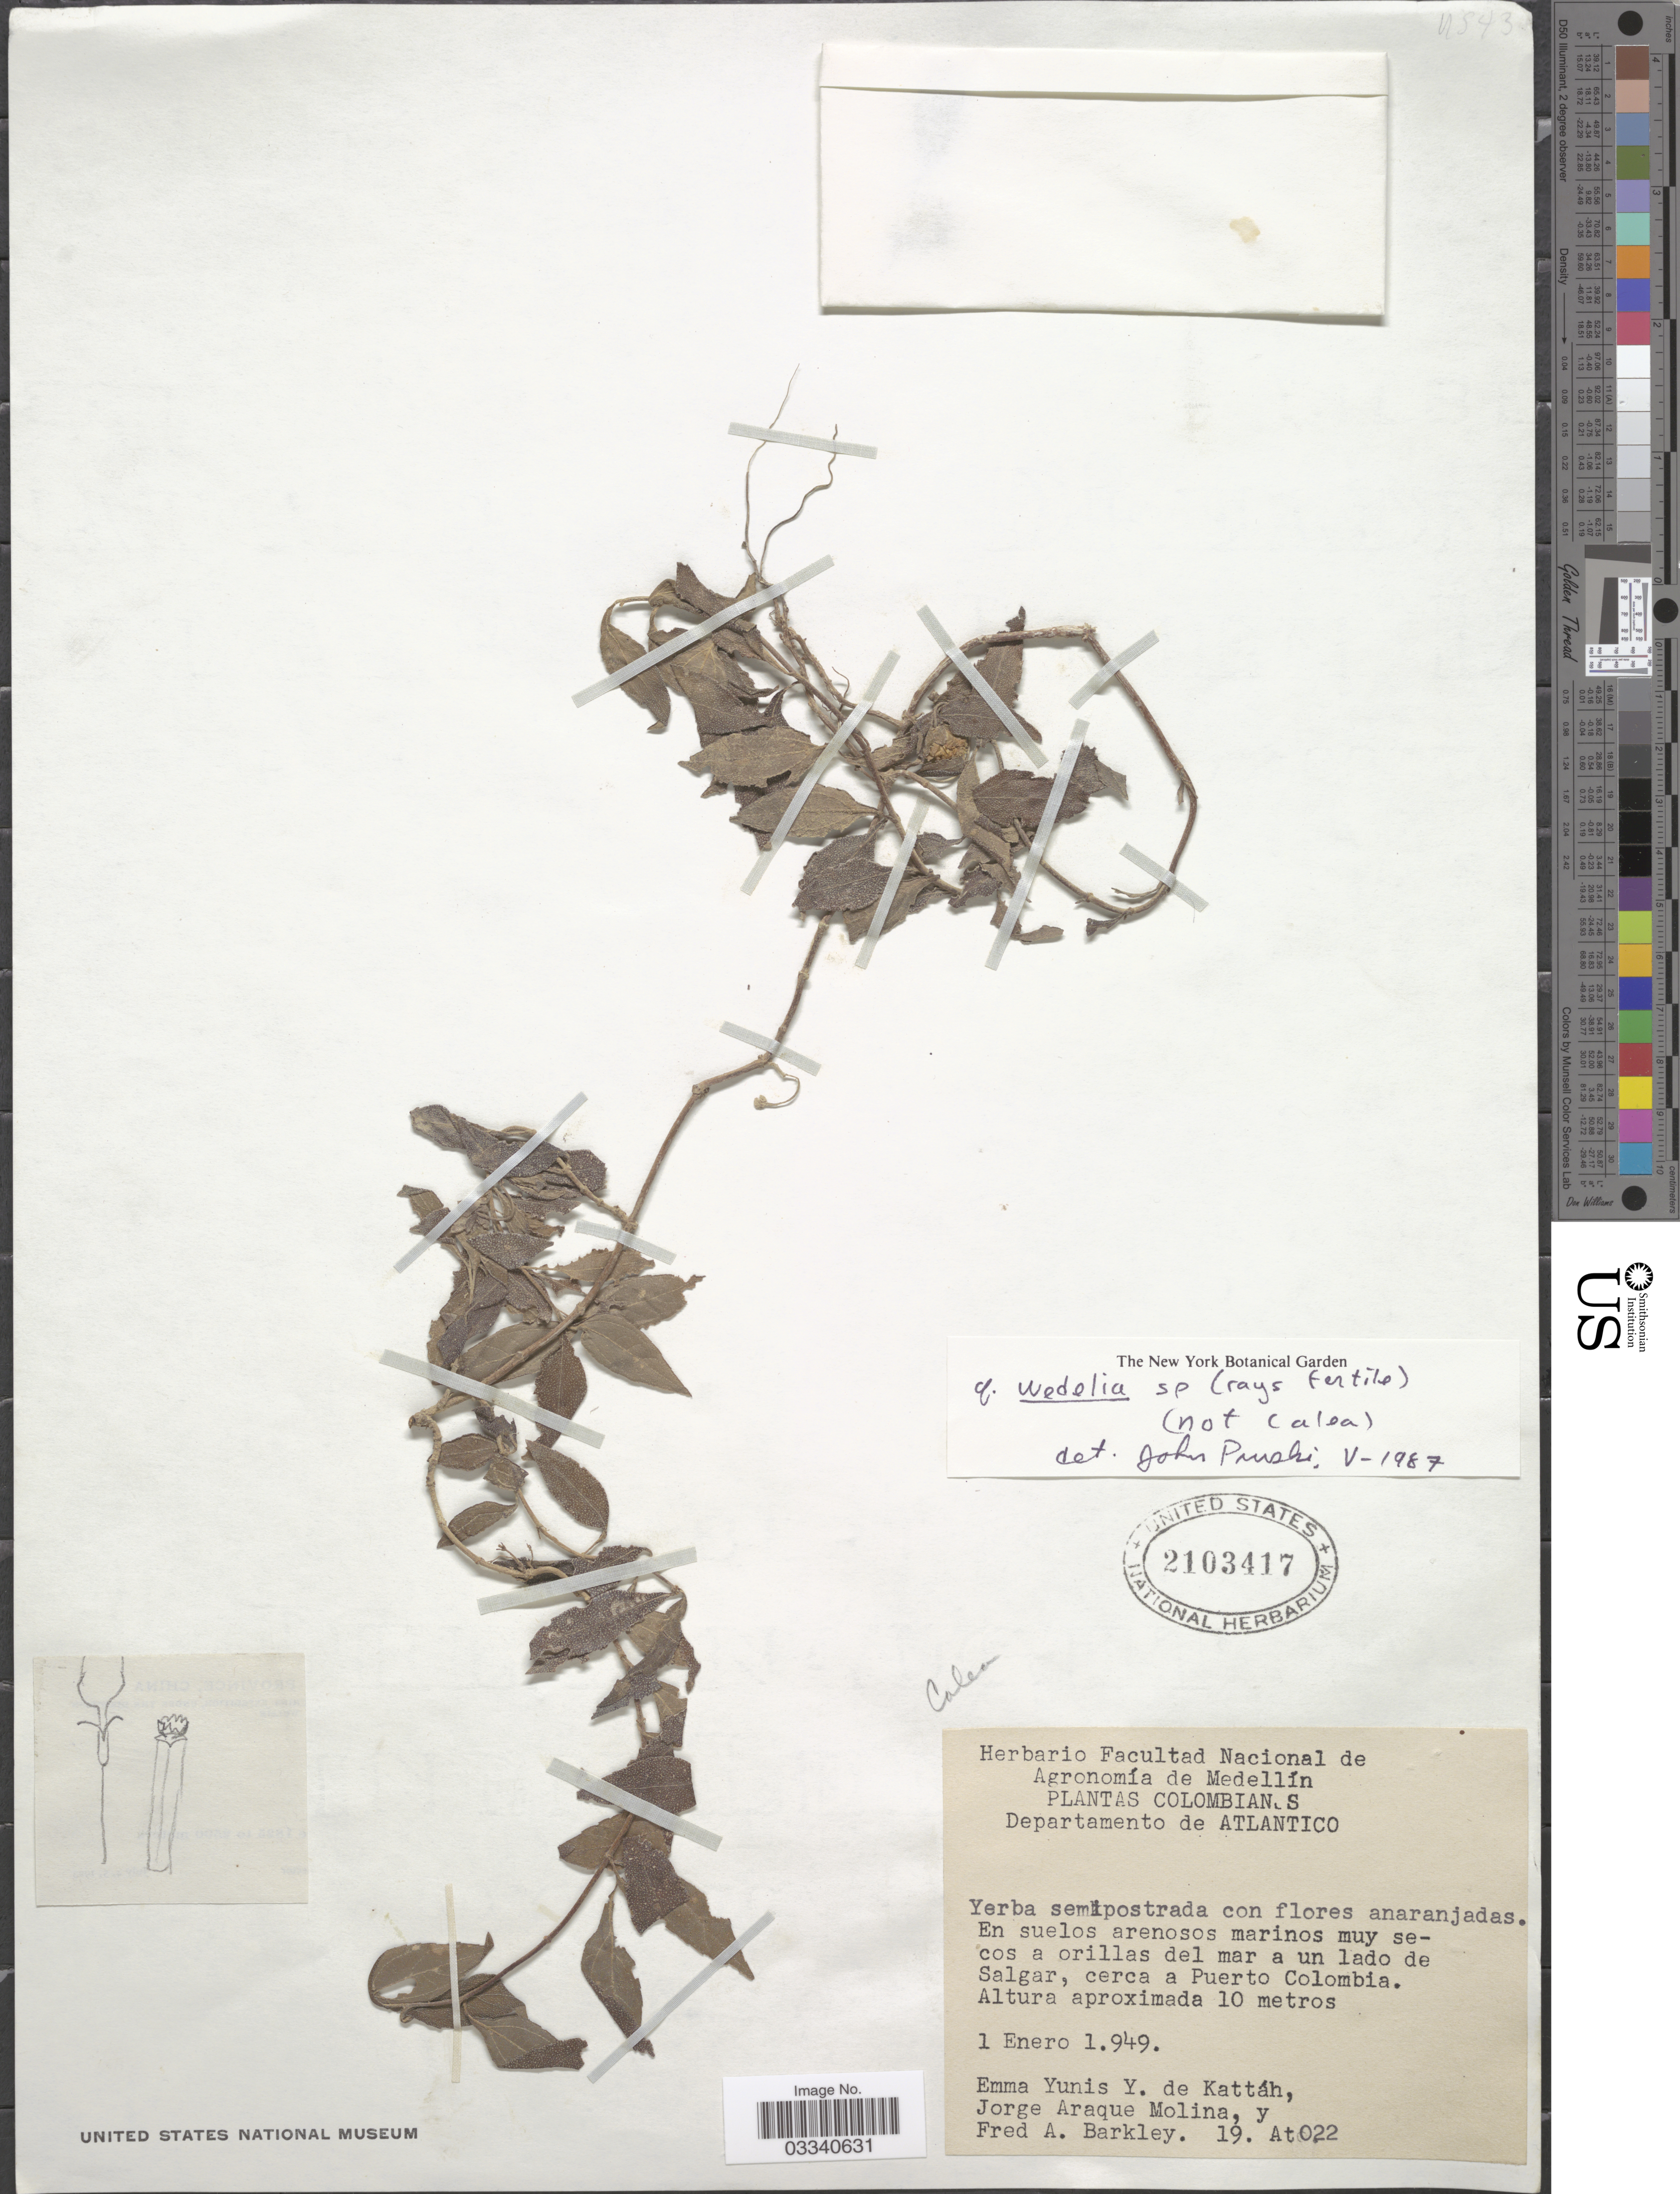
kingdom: Plantae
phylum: Tracheophyta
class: Magnoliopsida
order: Asterales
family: Asteraceae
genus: Wedelia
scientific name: Wedelia sp.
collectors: E. de Kattáh, J. Araque Molina & F. A. Barkley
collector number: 19. At022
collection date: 1949-01-01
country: Colombia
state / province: Atlántico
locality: Departamento de Atlantico. En suelos arrenosos marinos muy secos a orillas del mar a un lado de Salgar, cerca a Puerto Colombia.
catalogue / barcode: US 2103417